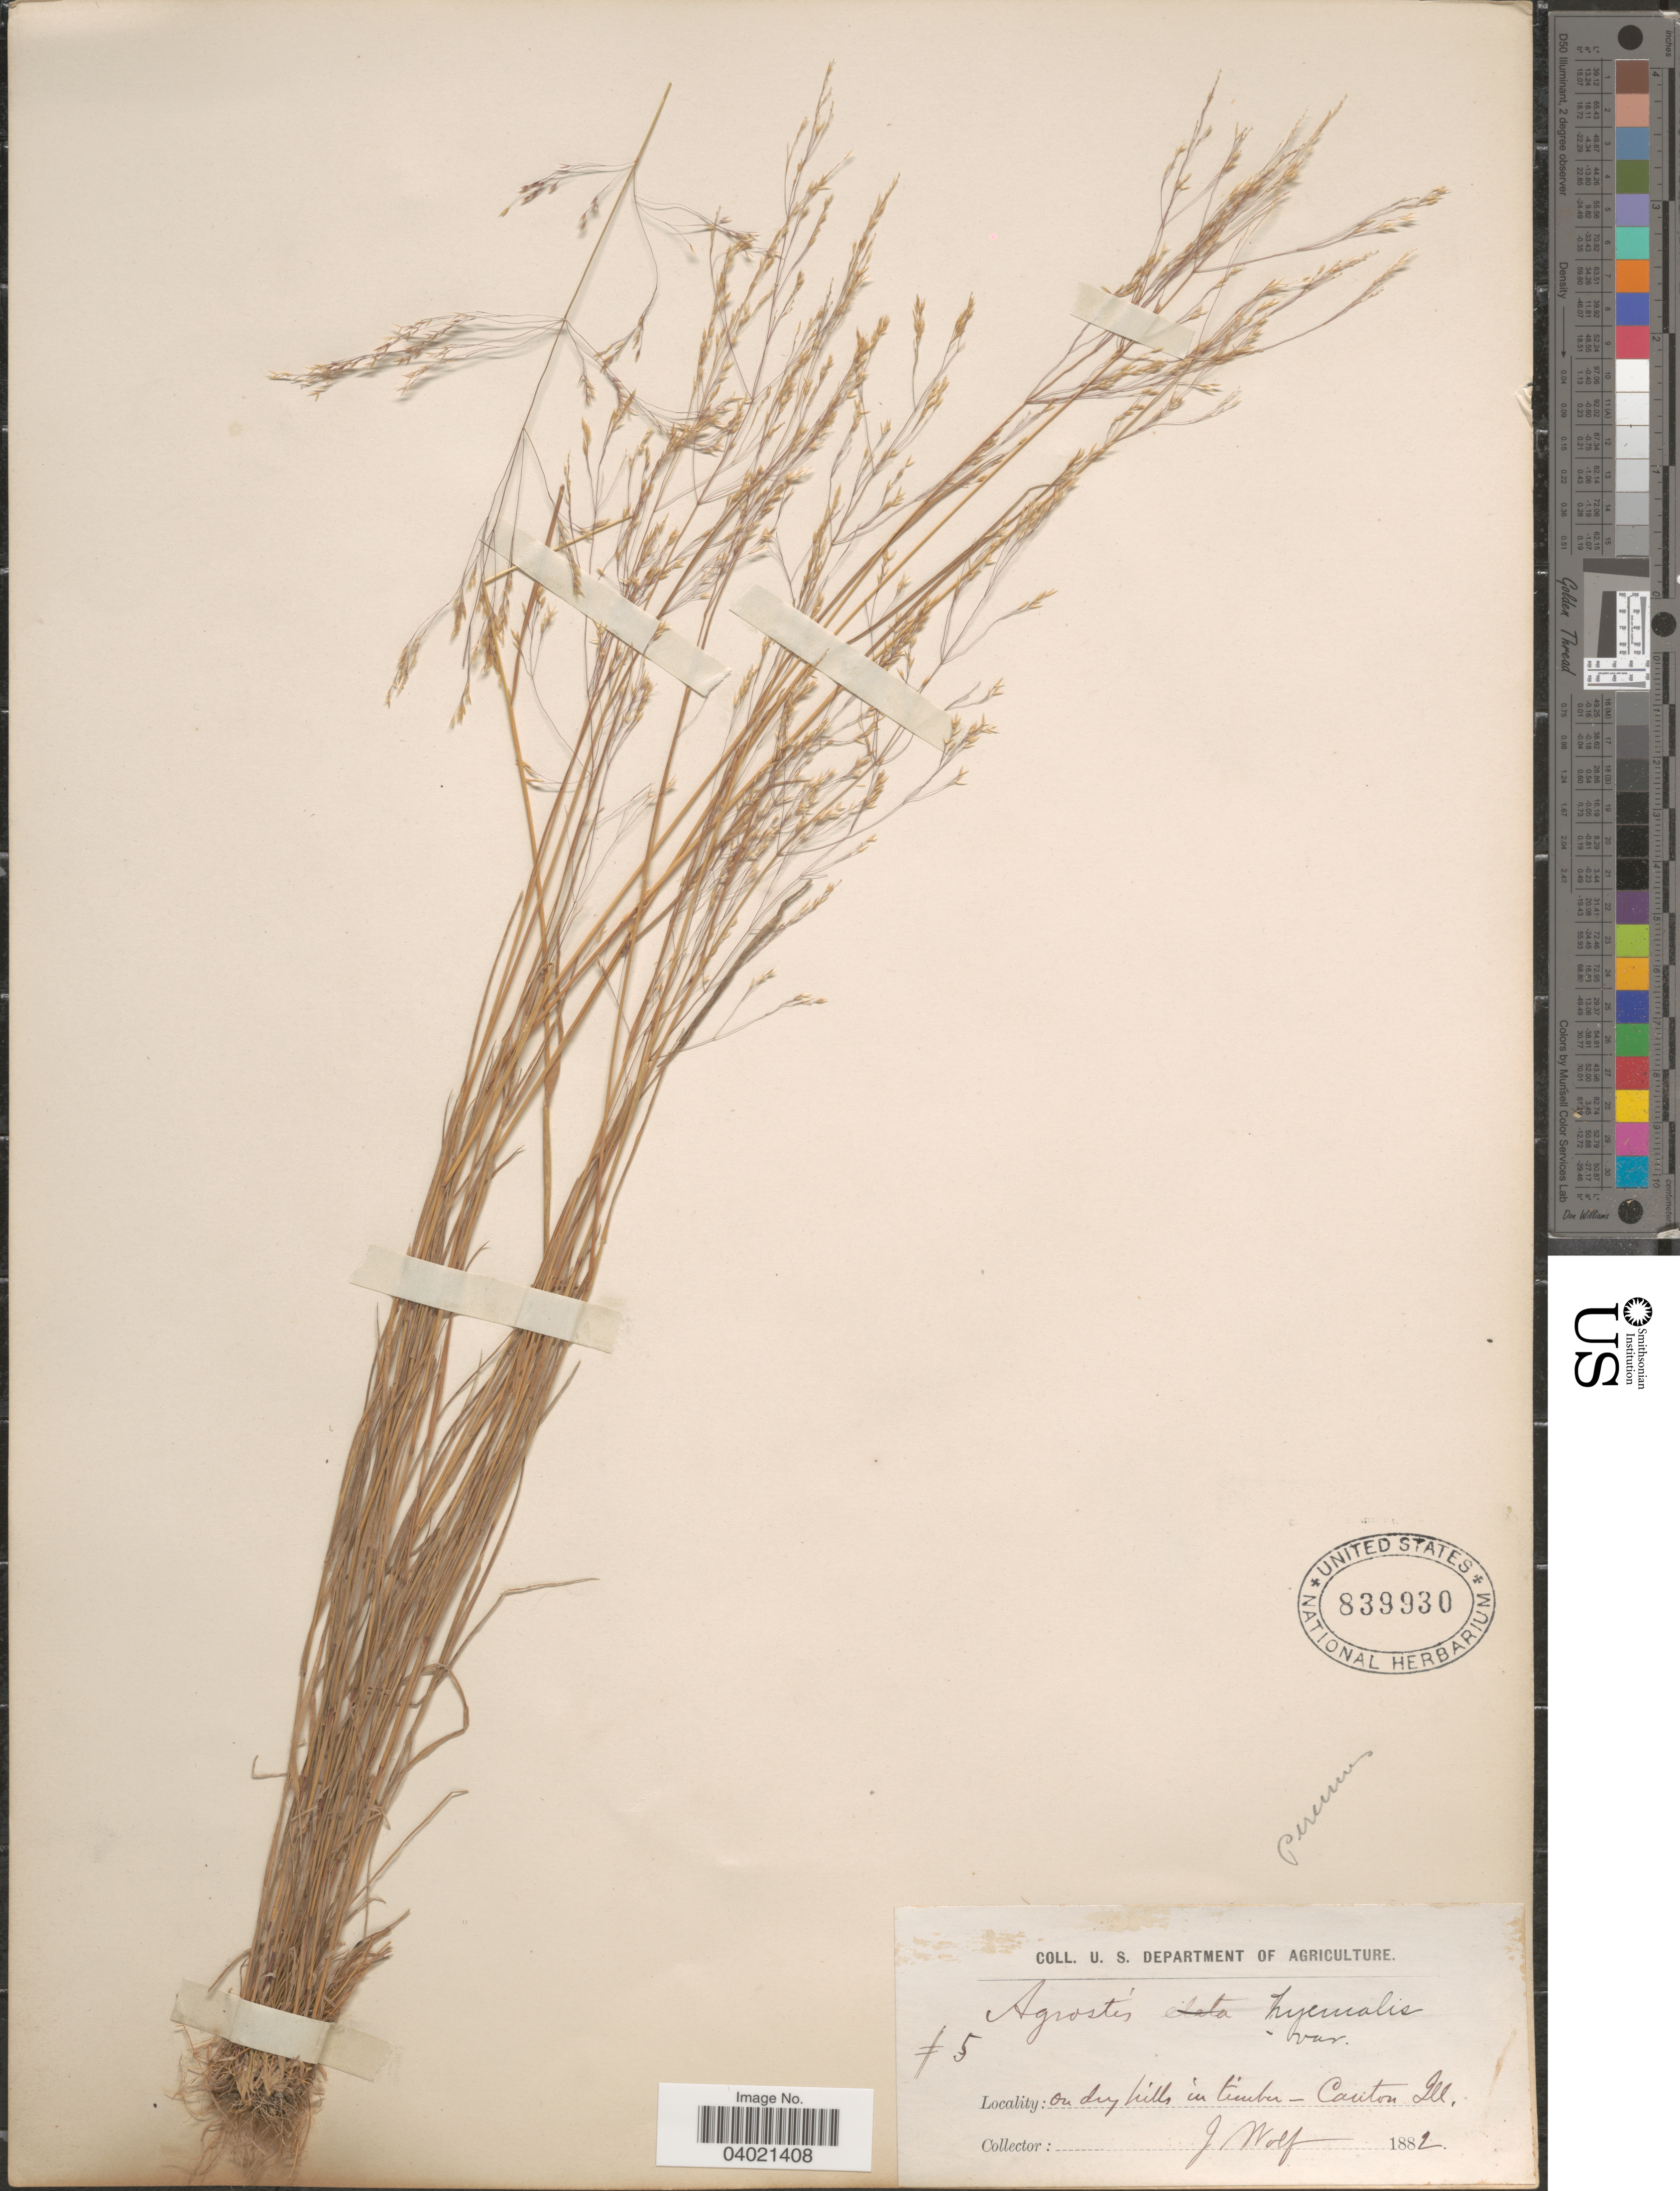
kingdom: Plantae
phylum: Tracheophyta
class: Liliopsida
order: Poales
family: Poaceae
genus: Agrostis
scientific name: Agrostis perennans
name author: (Walter) Tuck.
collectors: J. Wolf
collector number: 5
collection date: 1882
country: United States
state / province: Illinois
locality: On dry hills in timber - Canton.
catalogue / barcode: US 839930